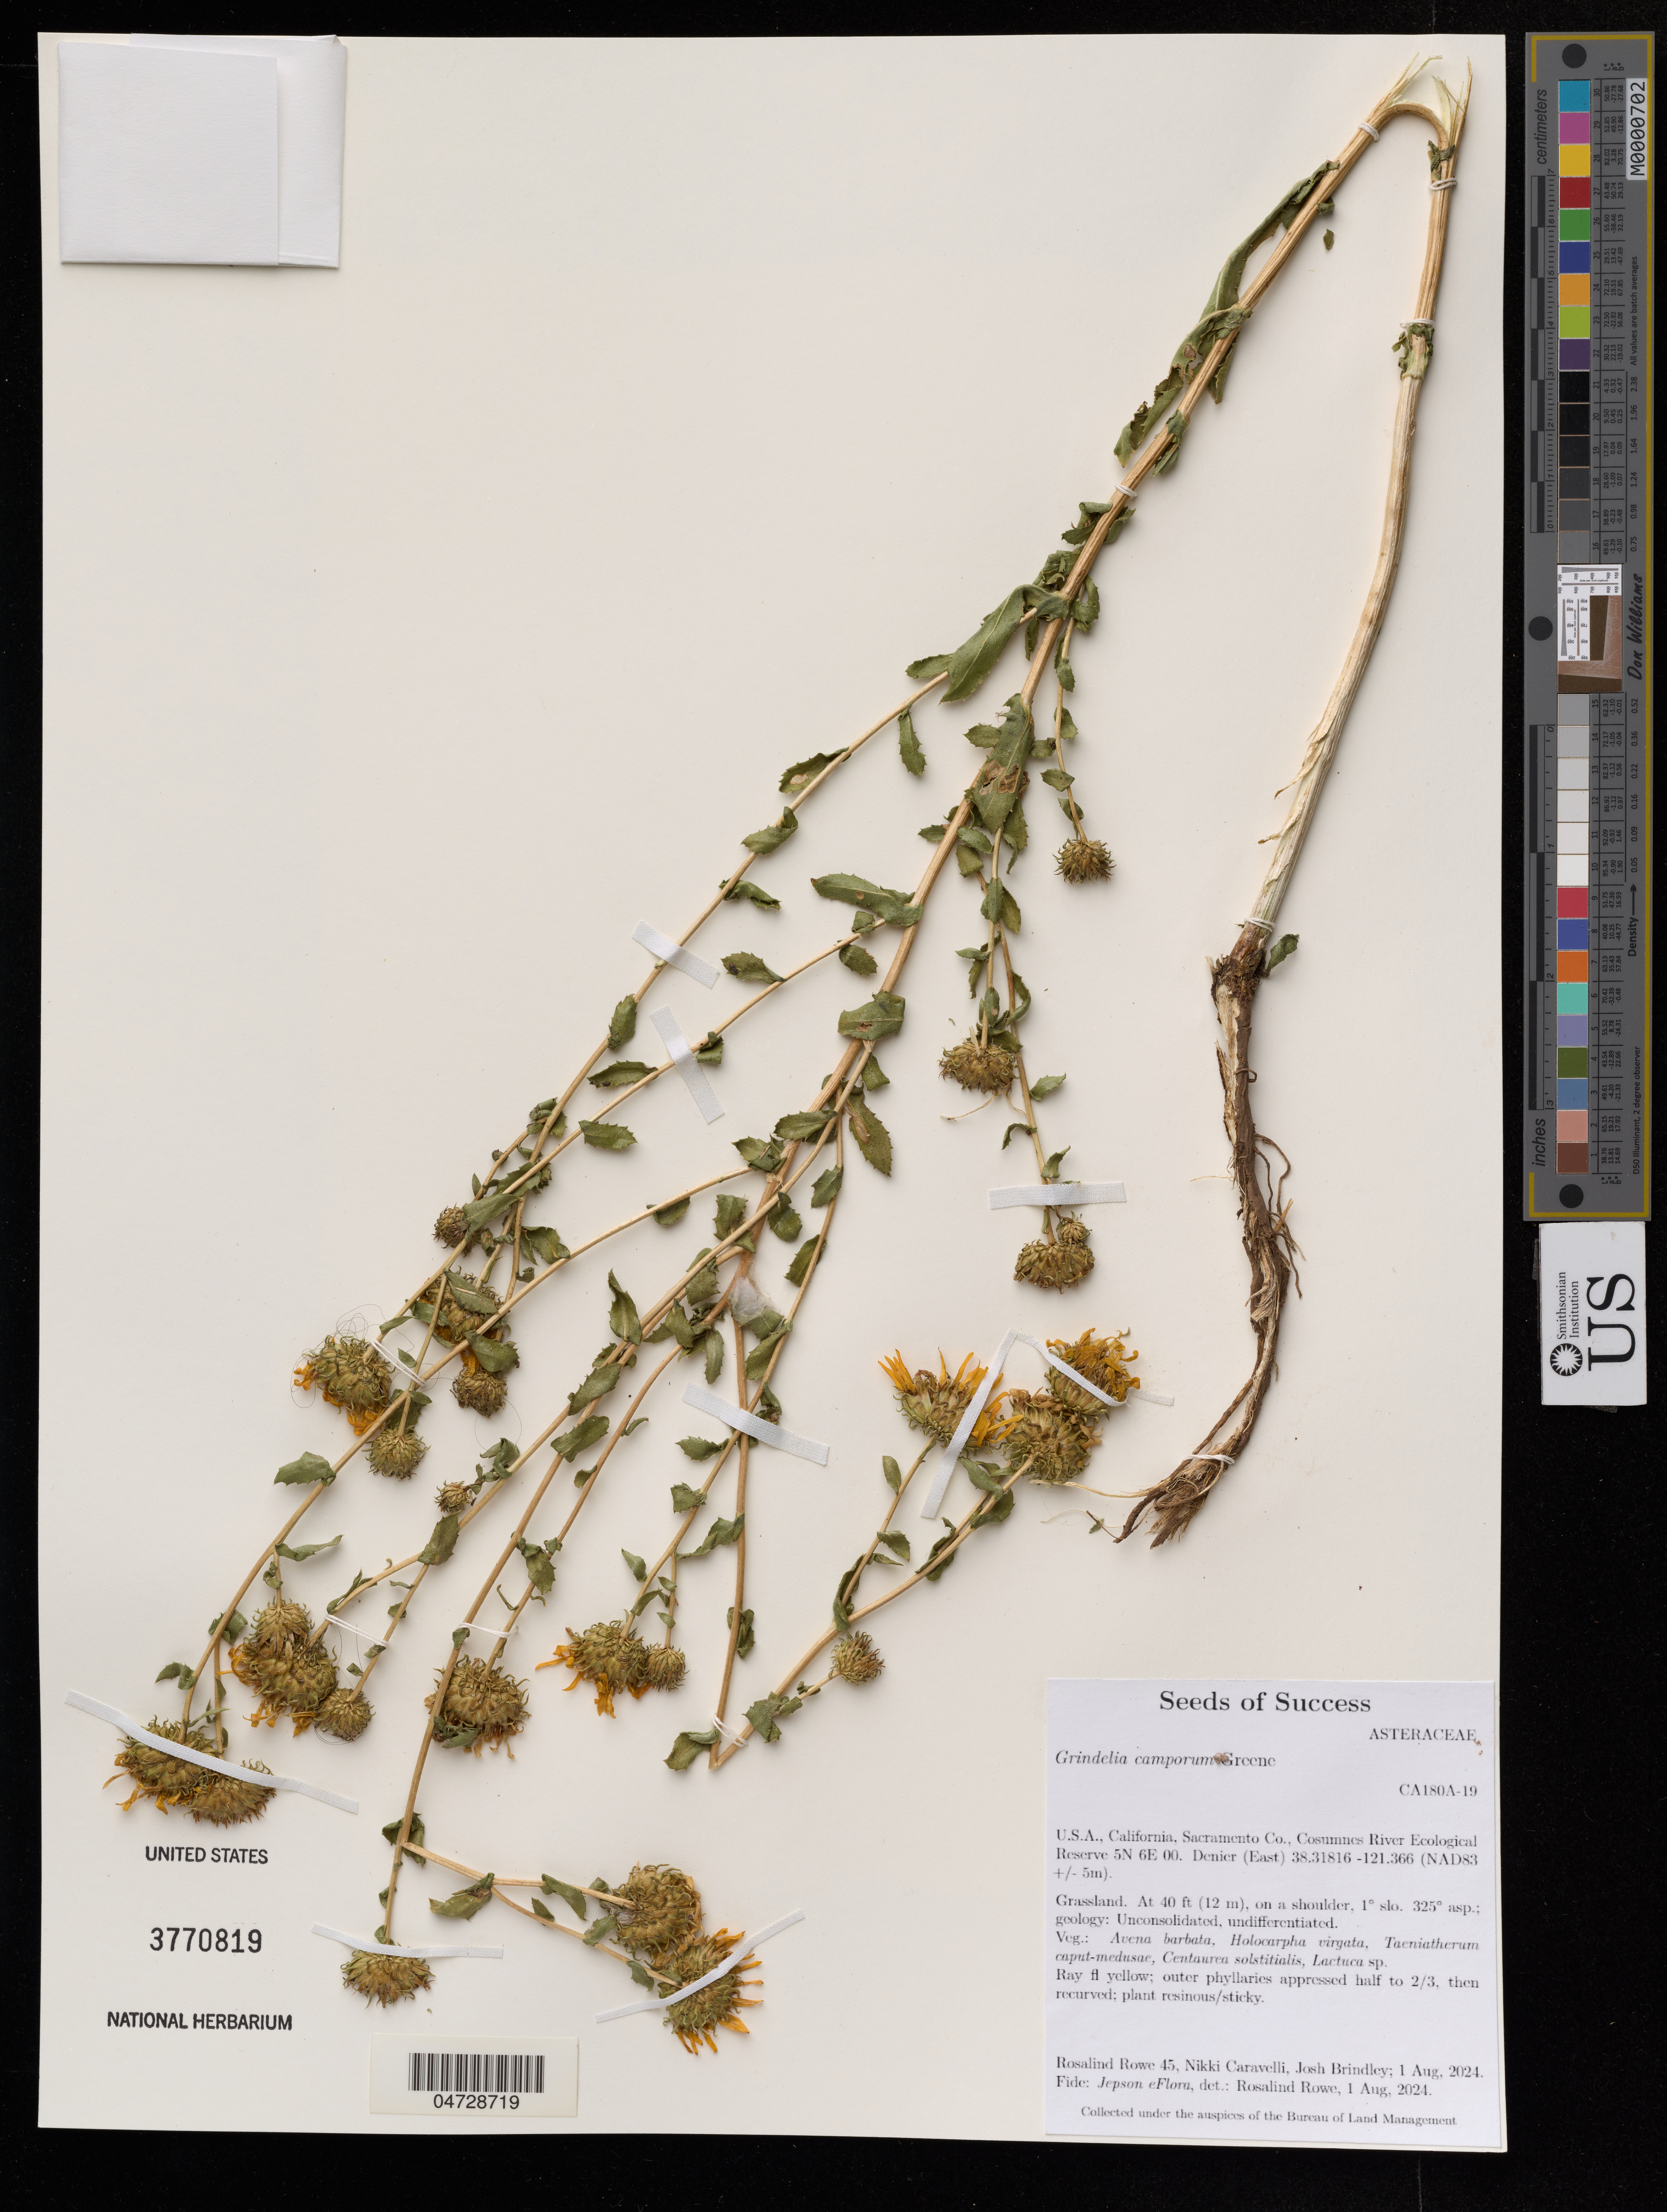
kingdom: Plantae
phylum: Tracheophyta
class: Magnoliopsida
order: Asterales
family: Asteraceae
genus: Grindelia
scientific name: Grindelia camporum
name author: Greene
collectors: R. Rowe, N. Caravelli & J. Brindley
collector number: CA180A-19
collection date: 2024-08-01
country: United States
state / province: California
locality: Sacramento Co., Cosumnes River Ecological Reserve 5N 6E 00.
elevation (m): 12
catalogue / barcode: US 3770819